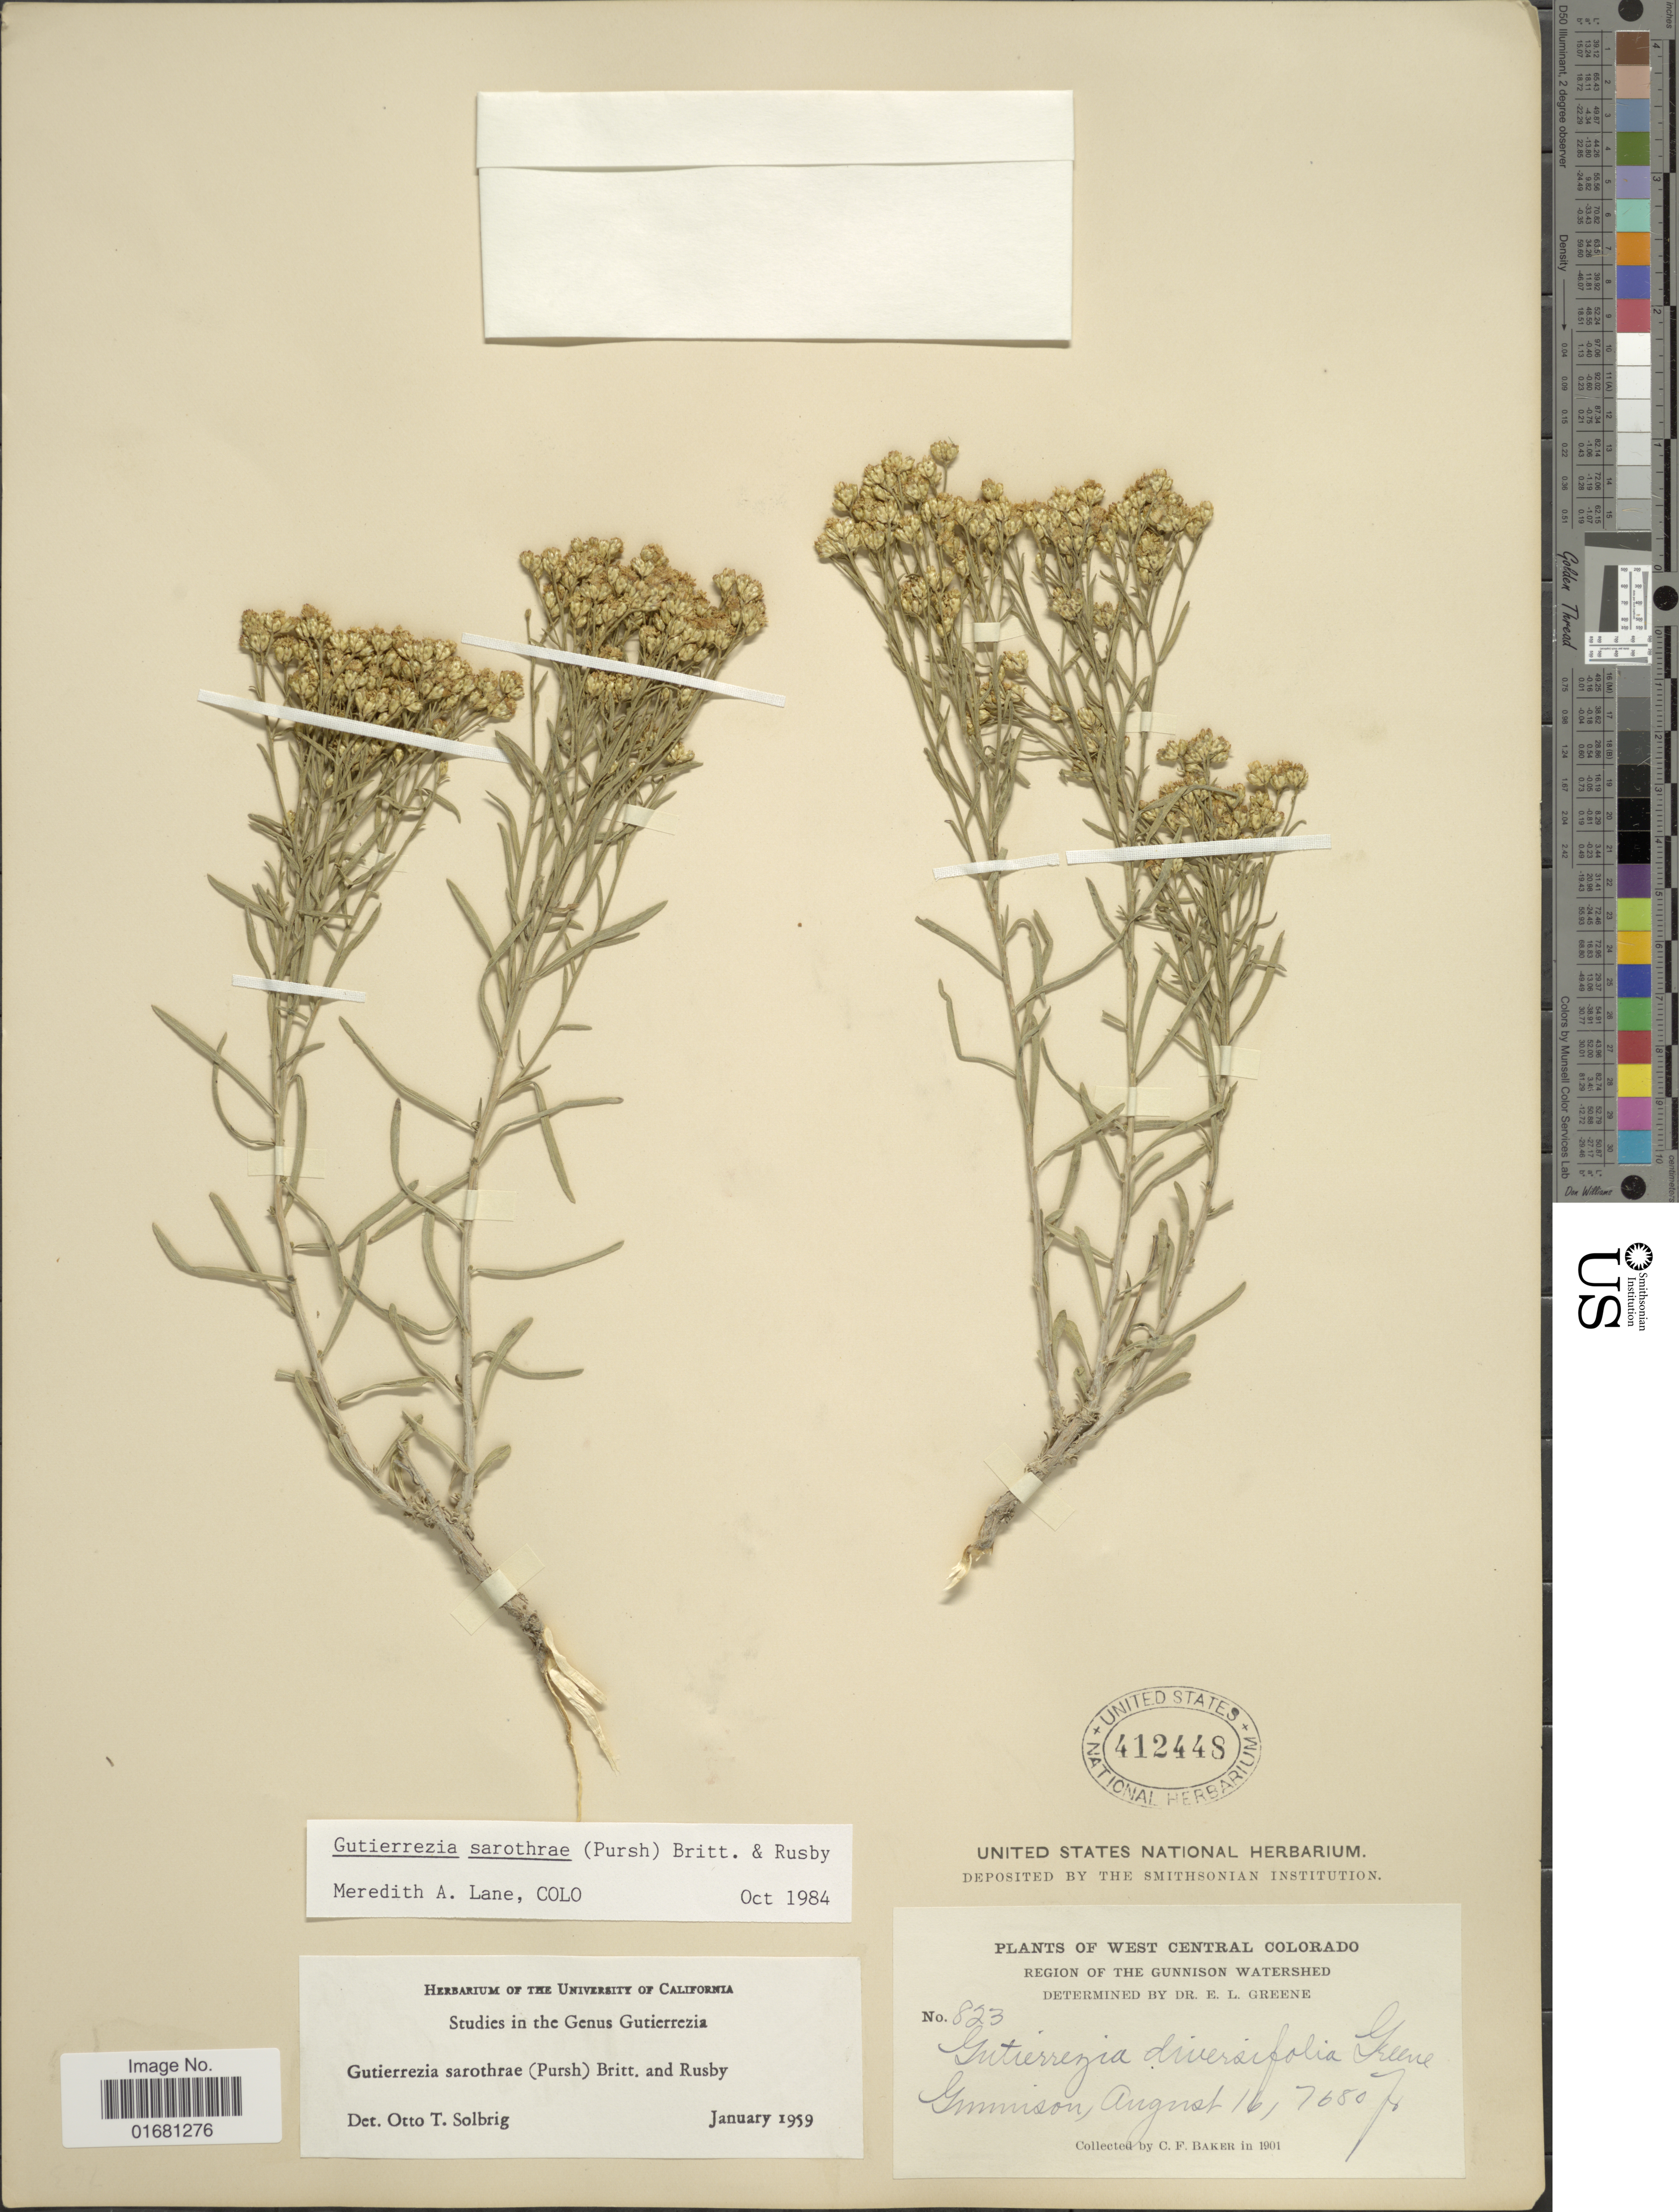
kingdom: Plantae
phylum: Tracheophyta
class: Magnoliopsida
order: Asterales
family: Asteraceae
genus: Gutierrezia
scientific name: Gutierrezia sarothrae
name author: (Pursh) Britton & Rusby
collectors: C. F. Baker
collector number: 823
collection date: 1901-08-16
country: United States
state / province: Colorado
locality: West Central Colorado. Region of the Gunnison Watershed. Gunnison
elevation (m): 2341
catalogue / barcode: US 412448